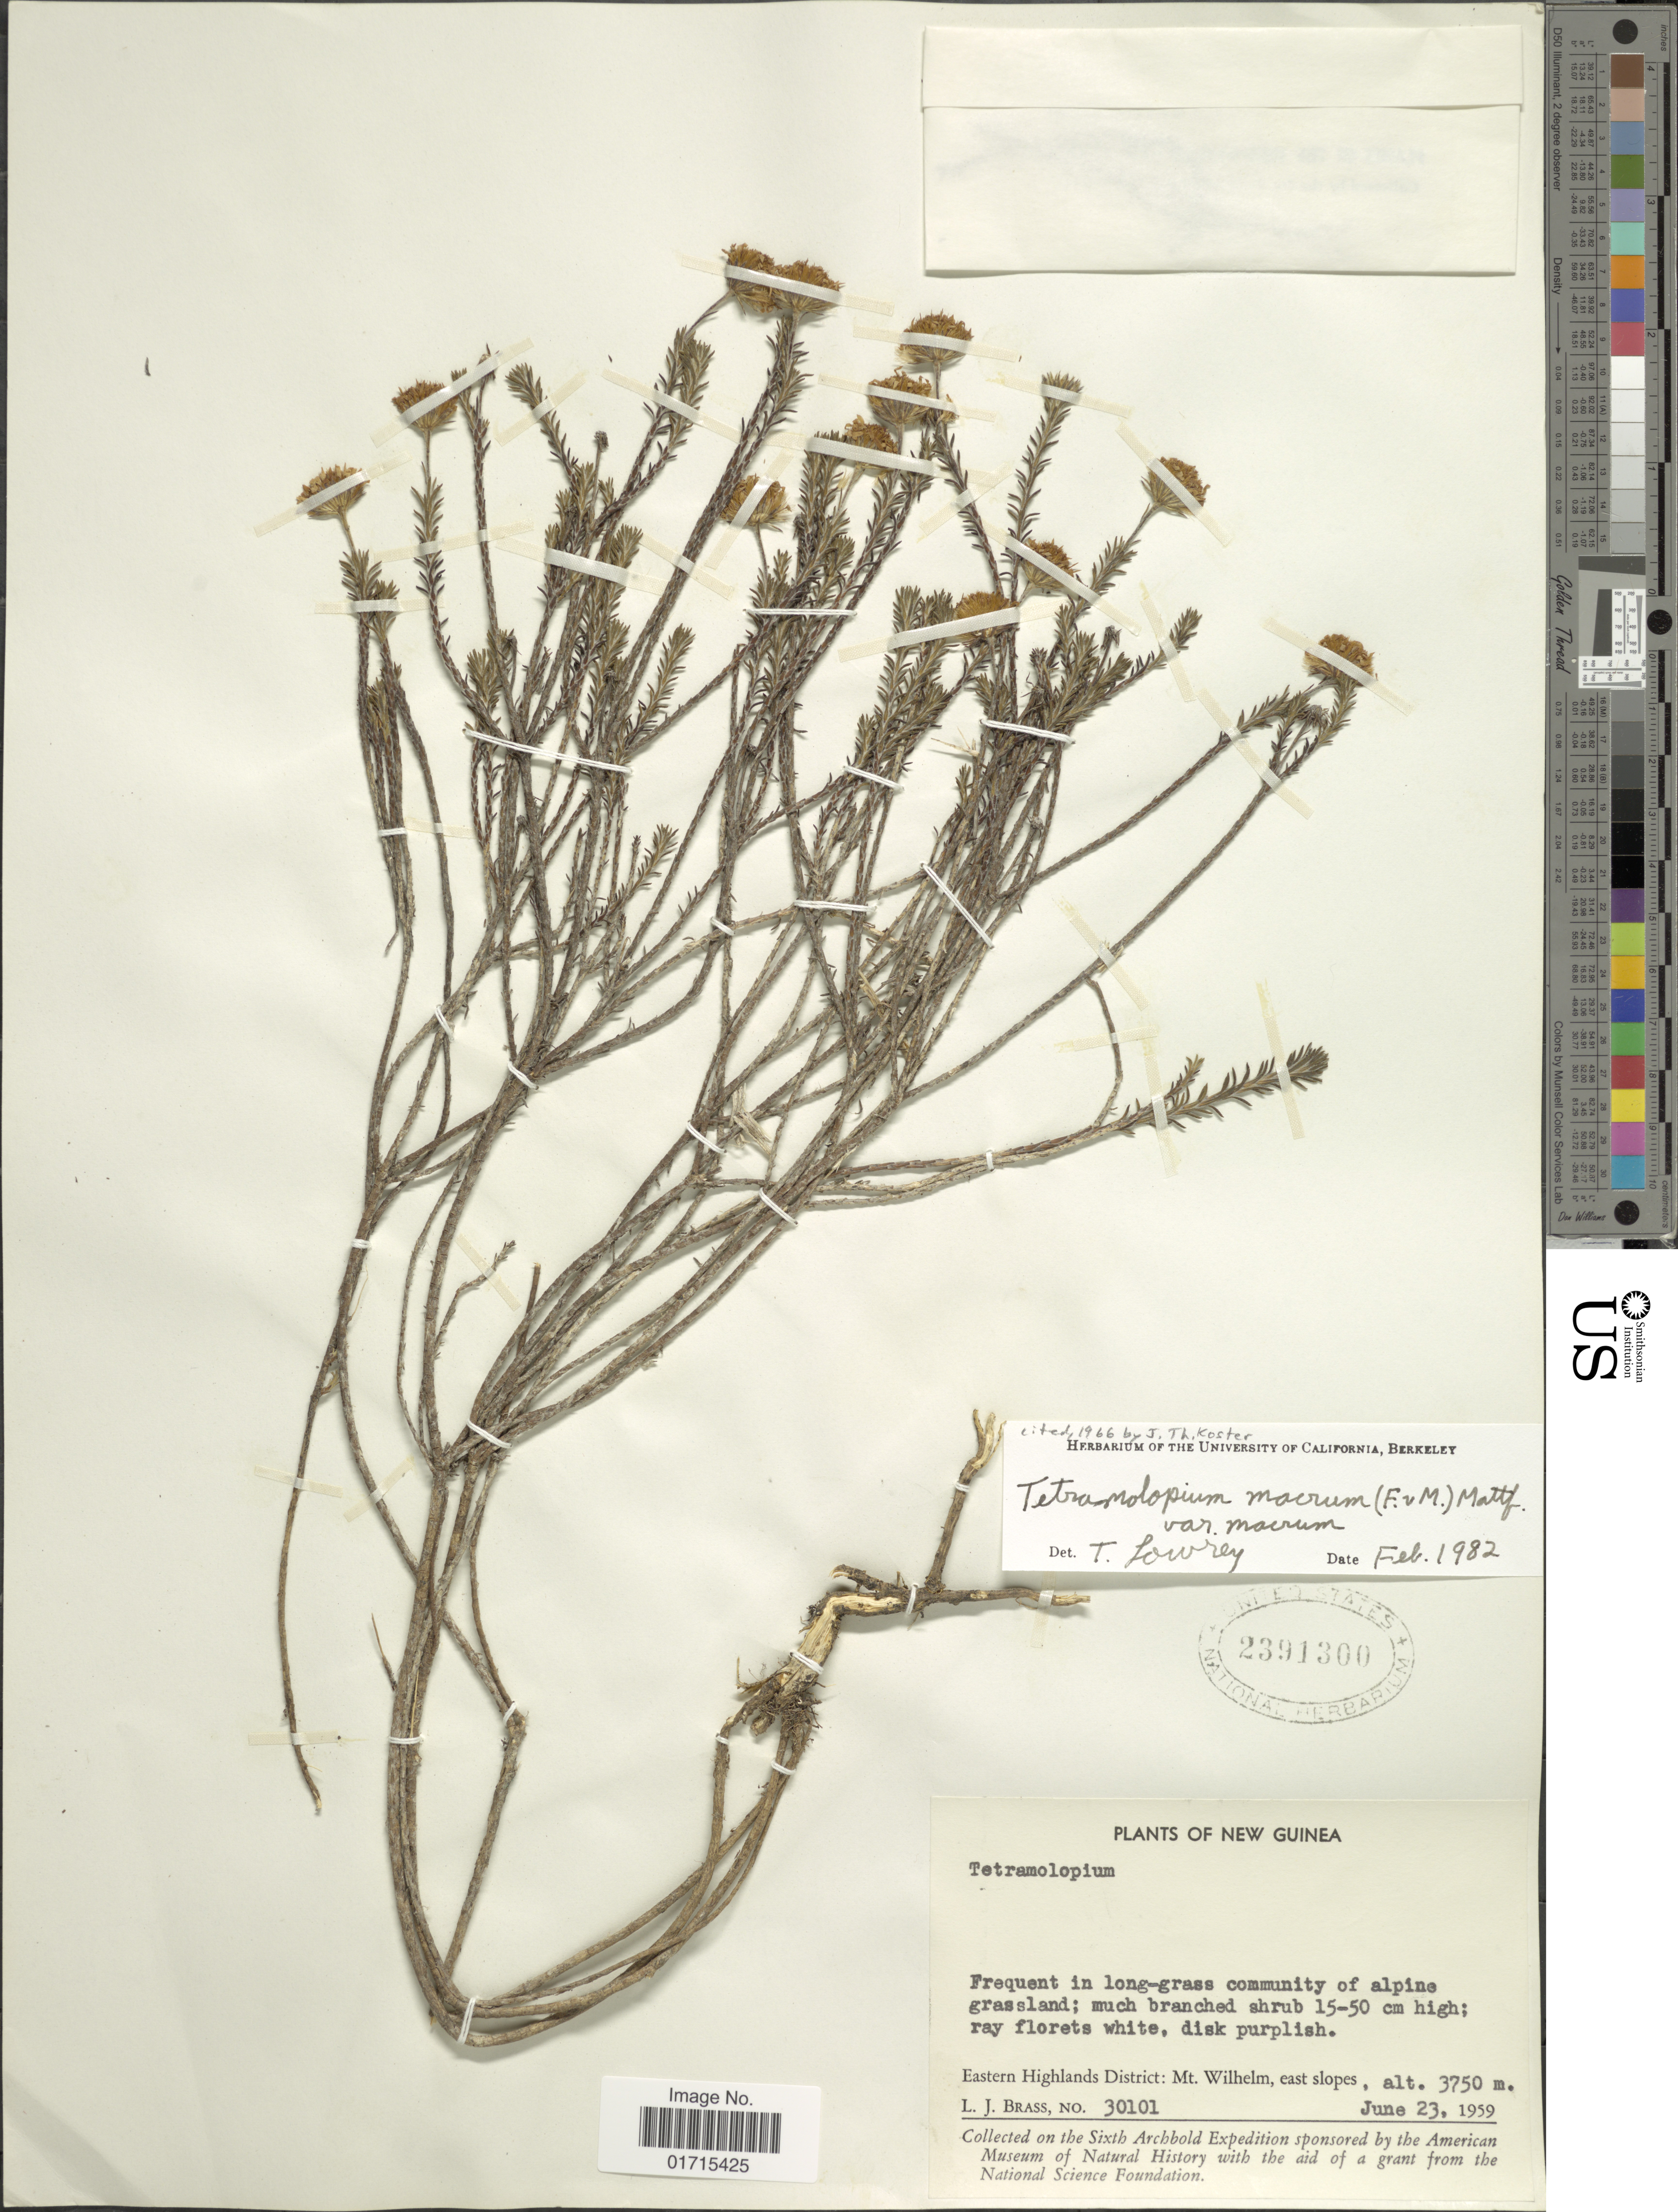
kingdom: Plantae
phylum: Tracheophyta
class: Magnoliopsida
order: Asterales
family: Asteraceae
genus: Tetramolopium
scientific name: Tetramolopium macrum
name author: (F. Muell.) Mattf.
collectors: L. J. Brass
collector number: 30101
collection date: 1959-06-23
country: Papua New Guinea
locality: Eastern Highlands District: Mt. Wilhelm, east slopes, New Guinea.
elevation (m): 3750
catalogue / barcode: US 2391300